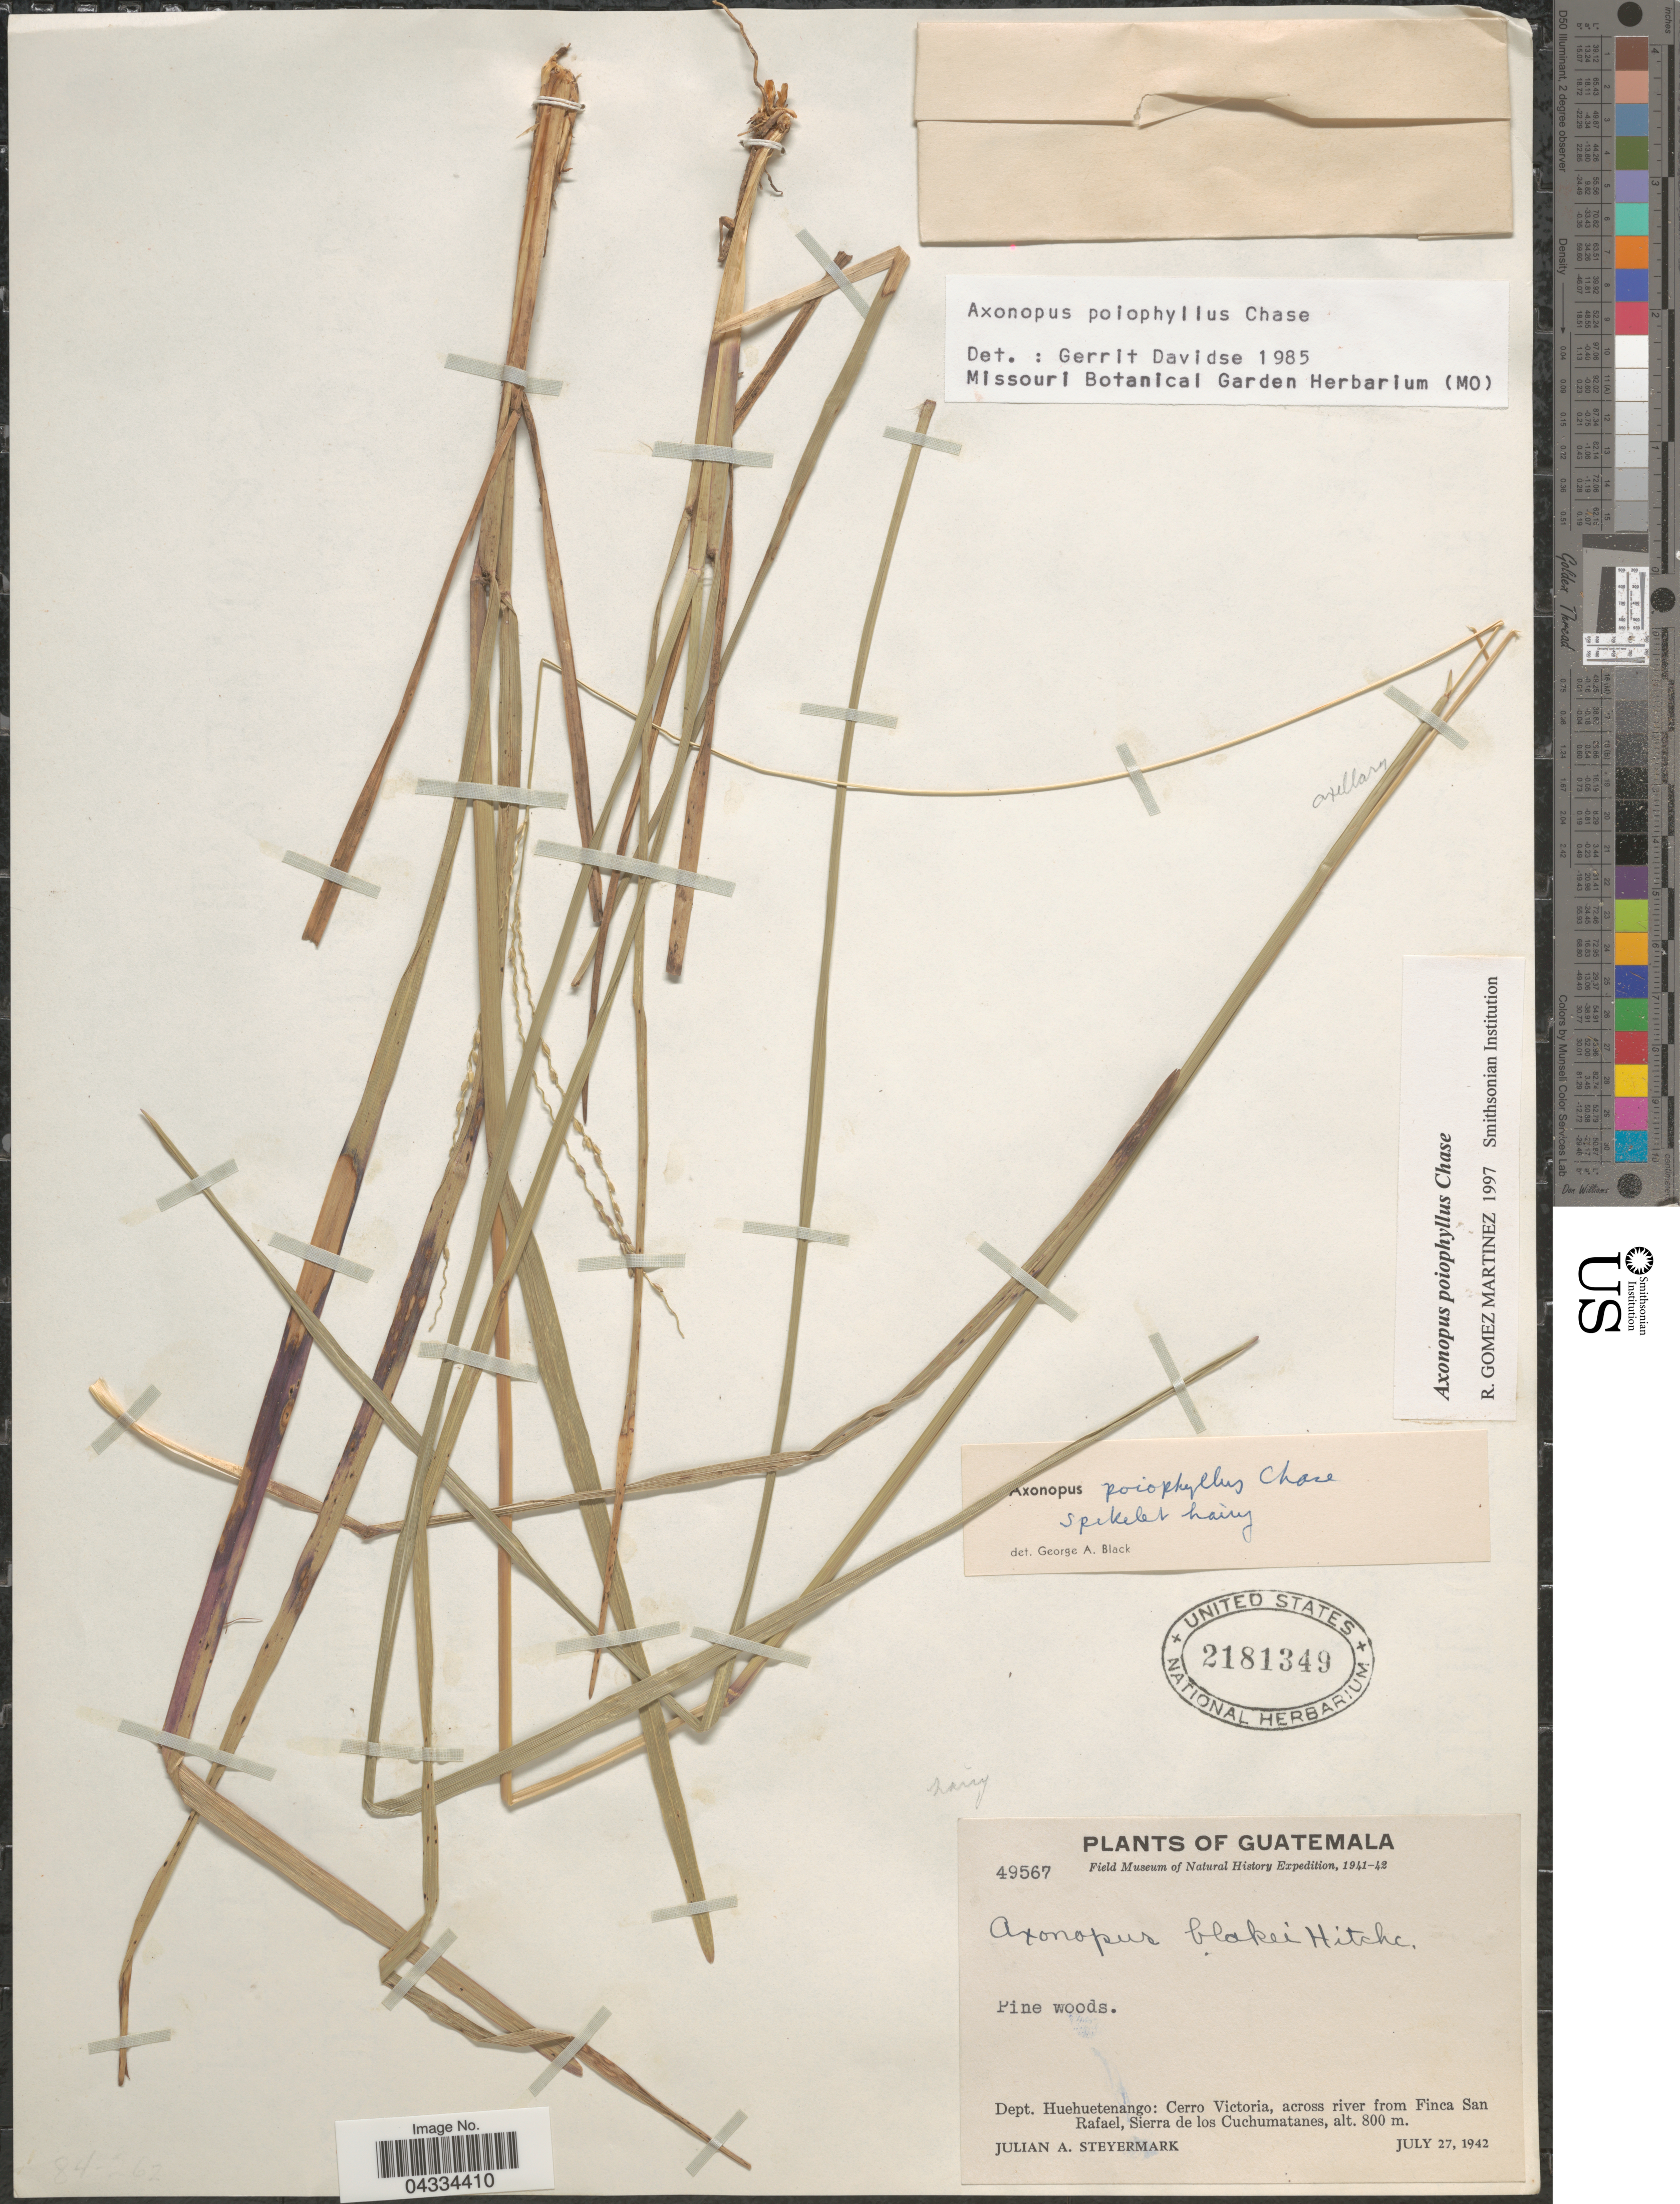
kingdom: Plantae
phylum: Tracheophyta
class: Liliopsida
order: Poales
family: Poaceae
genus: Axonopus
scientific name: Axonopus poiophyllus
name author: Chase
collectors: J. Steyermark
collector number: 49567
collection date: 1942-07-27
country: Guatemala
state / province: Huehuetenango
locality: Field Museum of Natural History Expedition, 1941-42. Dept. Huehuetenango: Cerro Victoria, across river from Finca San Rafael, Sierra de los Cuchumatanes.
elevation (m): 800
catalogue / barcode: US 2181349